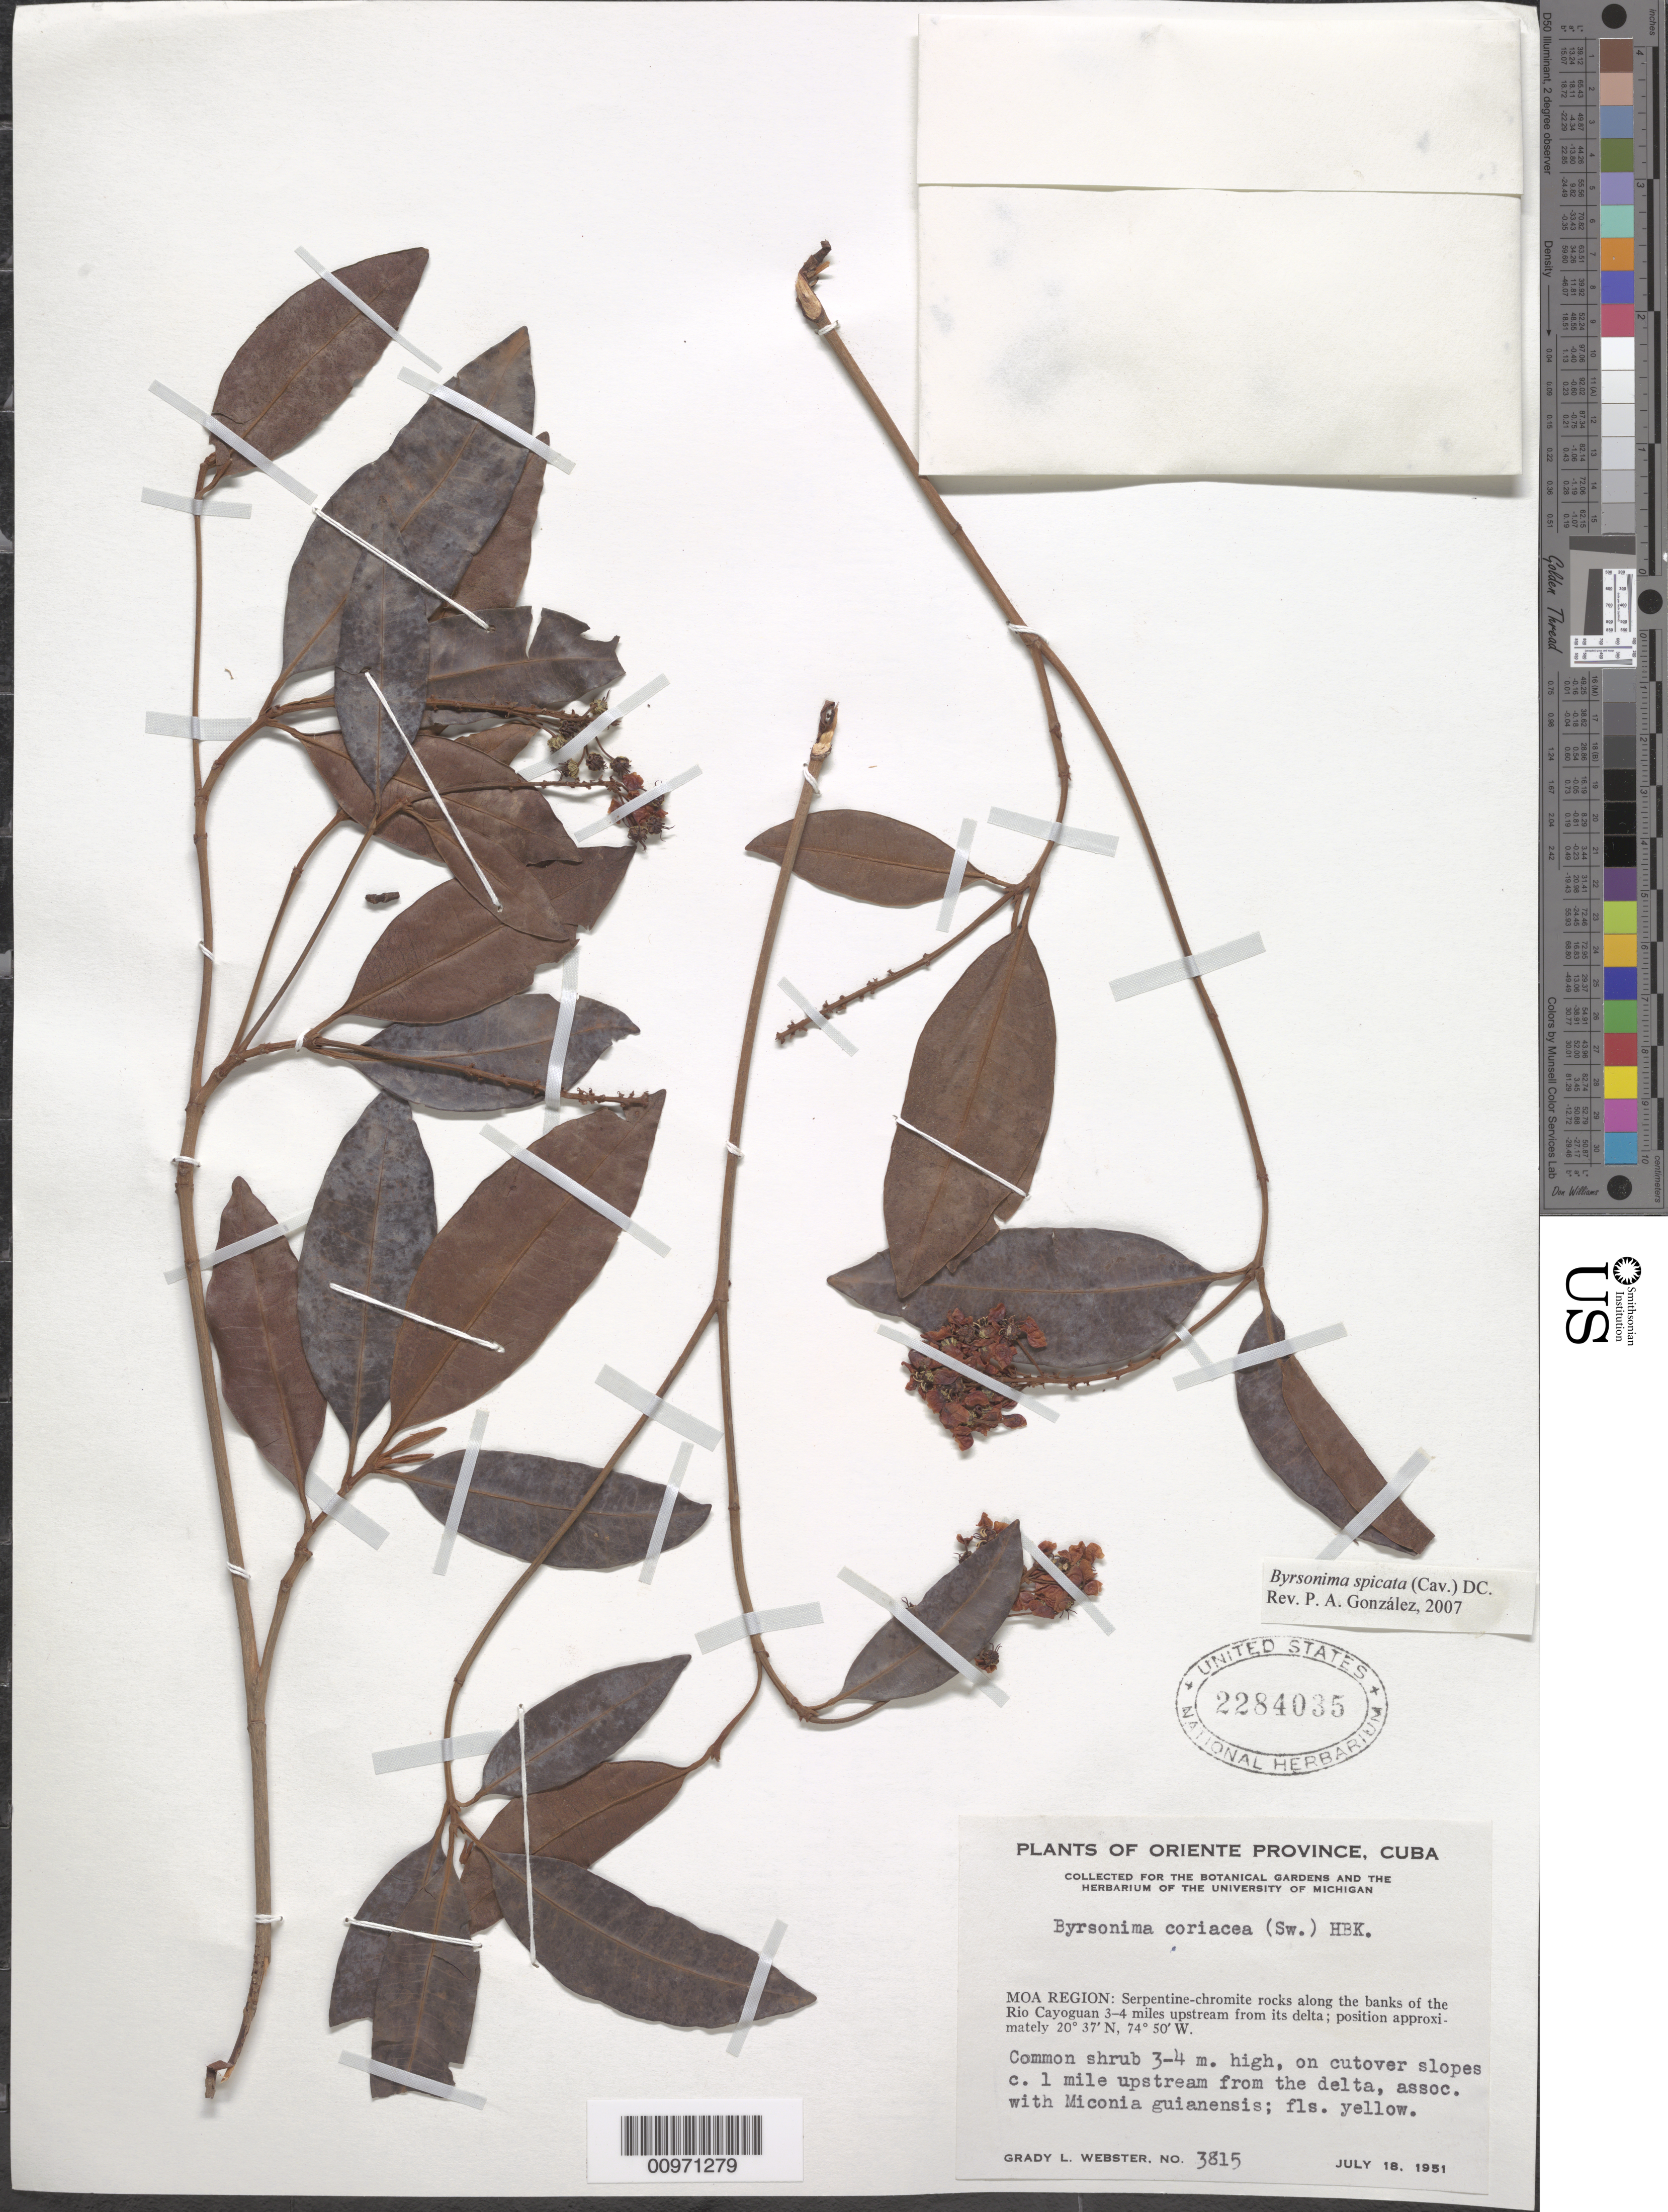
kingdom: Plantae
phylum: Tracheophyta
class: Magnoliopsida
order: Malpighiales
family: Malpighiaceae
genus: Byrsonima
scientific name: Byrsonima spicata (Cav.) DC.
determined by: González, P. A.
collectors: G. L. Webster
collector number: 3815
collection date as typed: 18 Jul 1951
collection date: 1951-07-18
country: Cuba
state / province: Holguín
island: Cuba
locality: Moa region, Río Cayoguan, c 1 mile upstream from the delta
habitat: Serpentine-chromite rocks along the banks of river; cutover slopes, assoc. with Miconia guianensis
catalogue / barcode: US 2284035